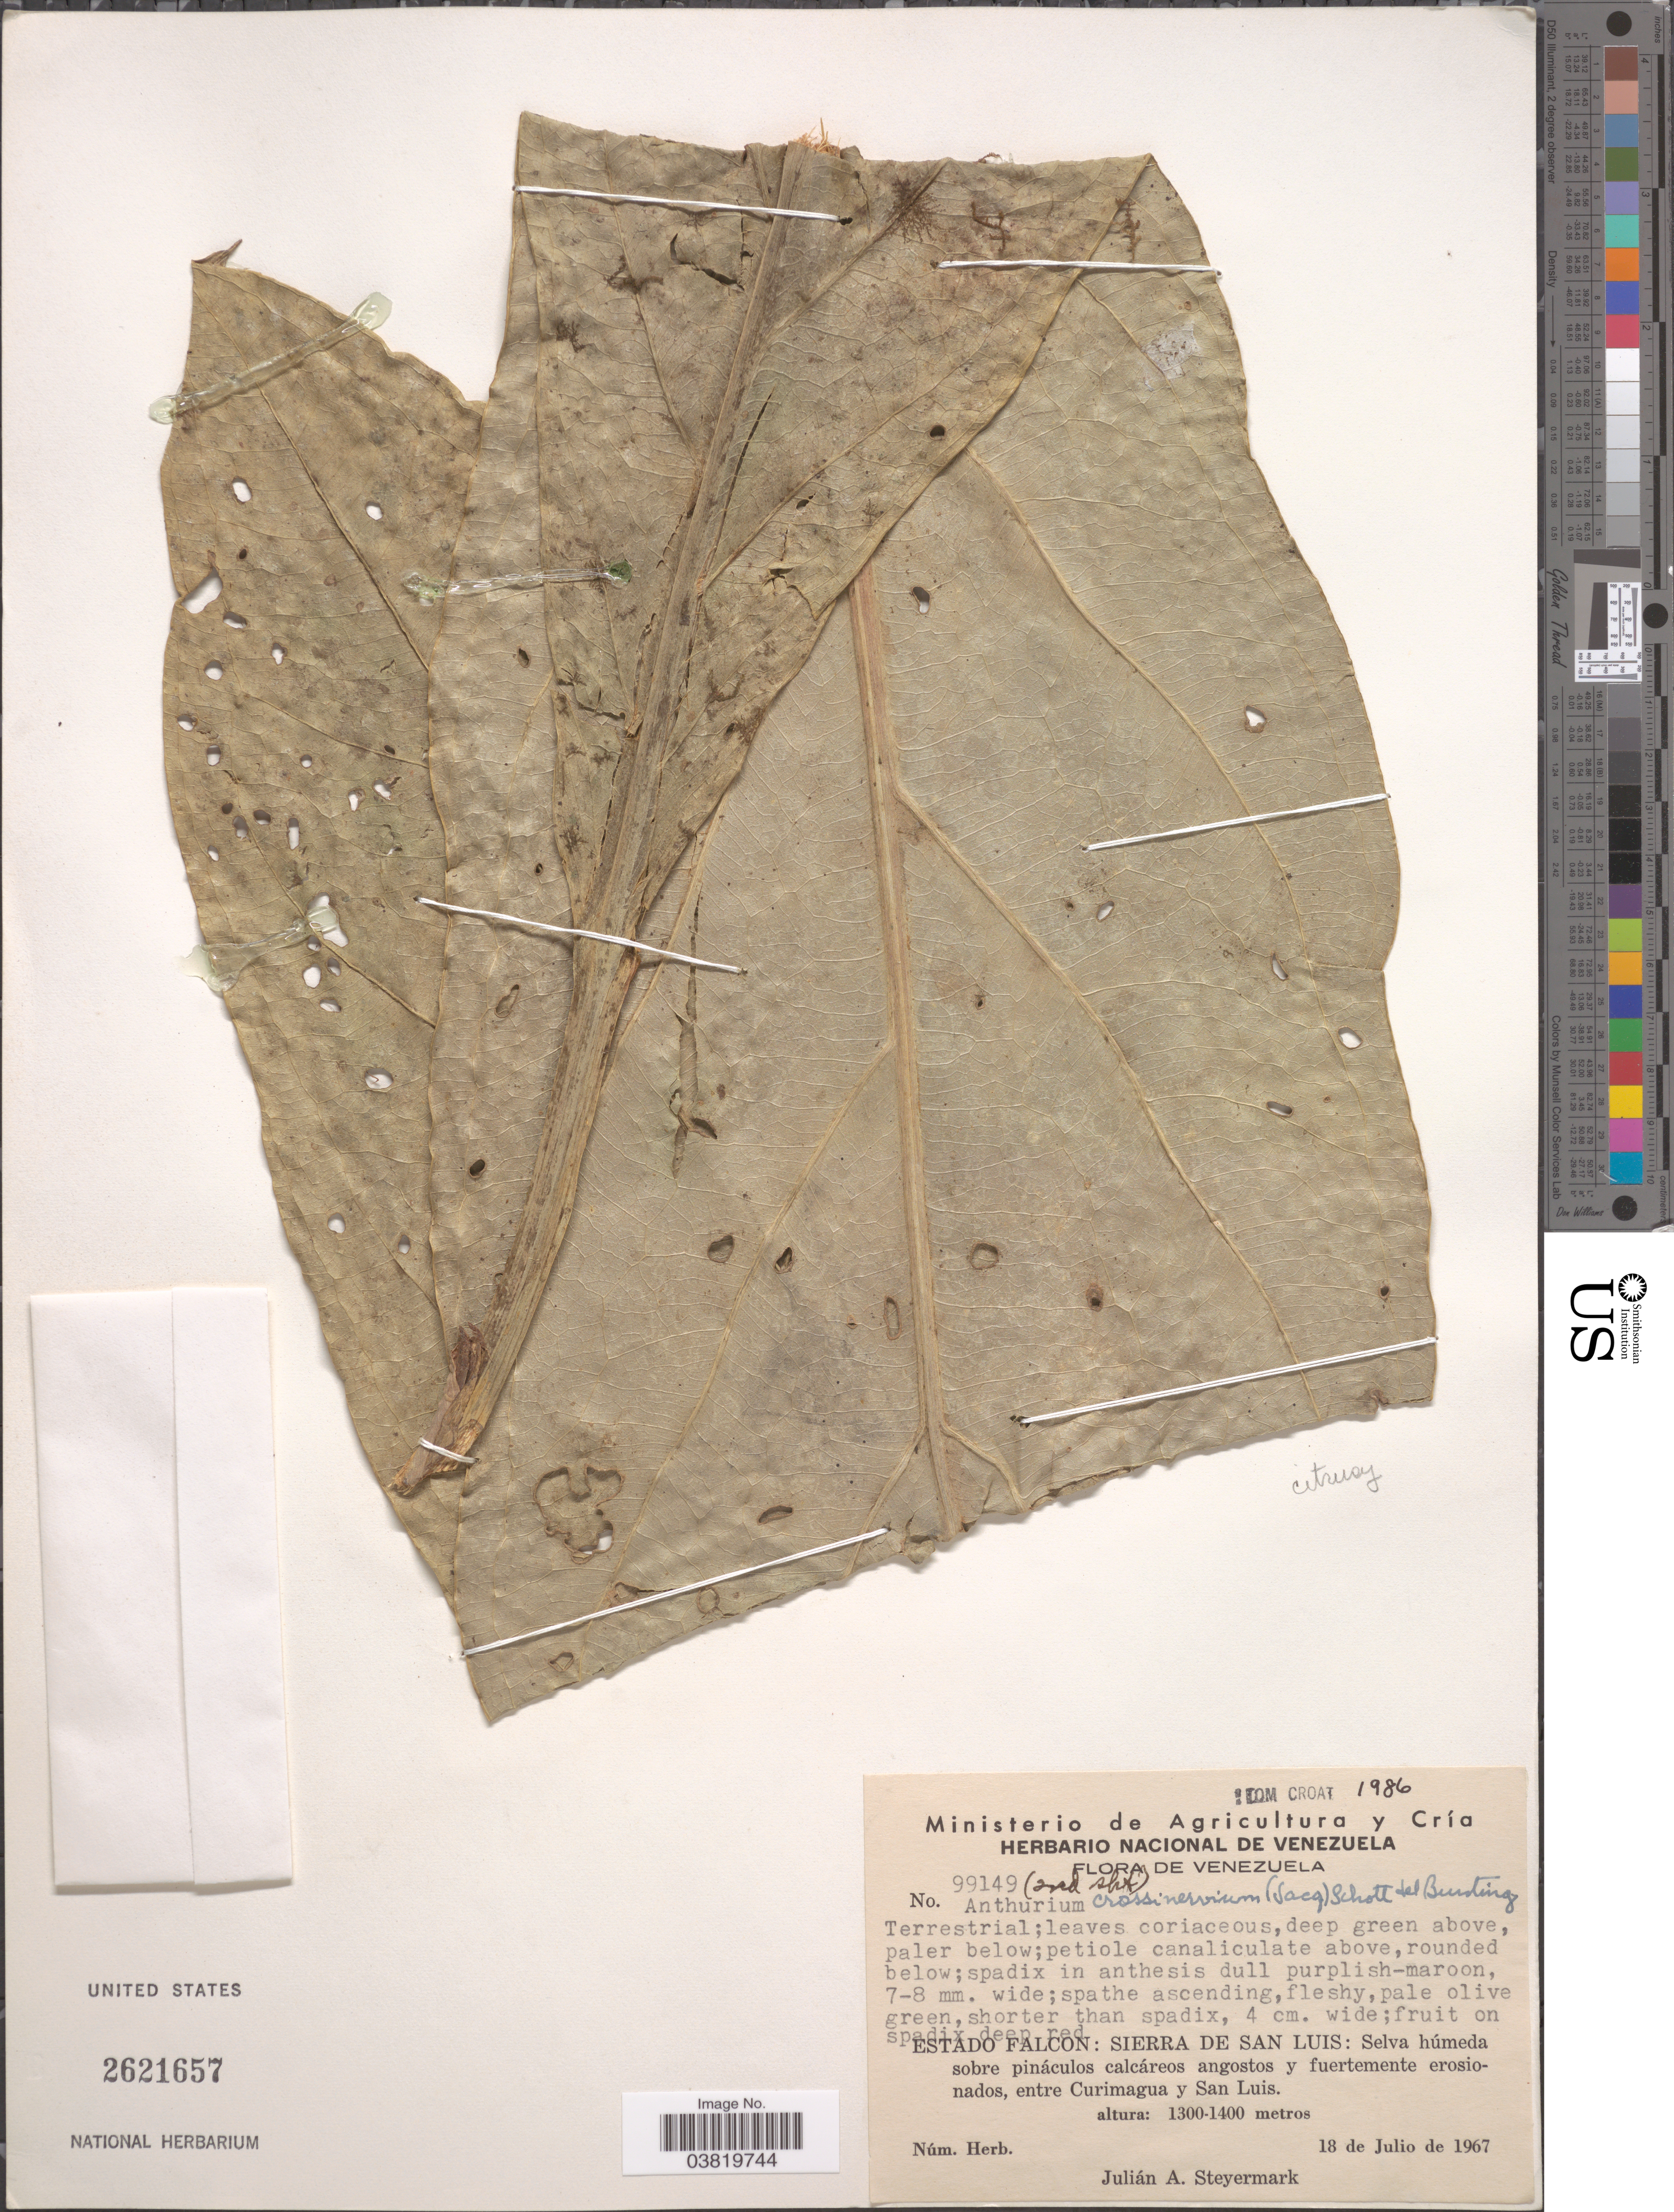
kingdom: Plantae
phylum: Tracheophyta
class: Liliopsida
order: Alismatales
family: Araceae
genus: Anthurium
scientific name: Anthurium crassinervium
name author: (Jacq.) Schott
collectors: J. Steyermark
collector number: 99149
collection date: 1967-07-18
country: Venezuela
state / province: Falcon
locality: Sierra de San Luis: Selva húmeda sobre pináculos calcáreos angostos y fuertemente erosionados, entre Curimagua y San Luis.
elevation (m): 1300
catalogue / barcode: US 2621657